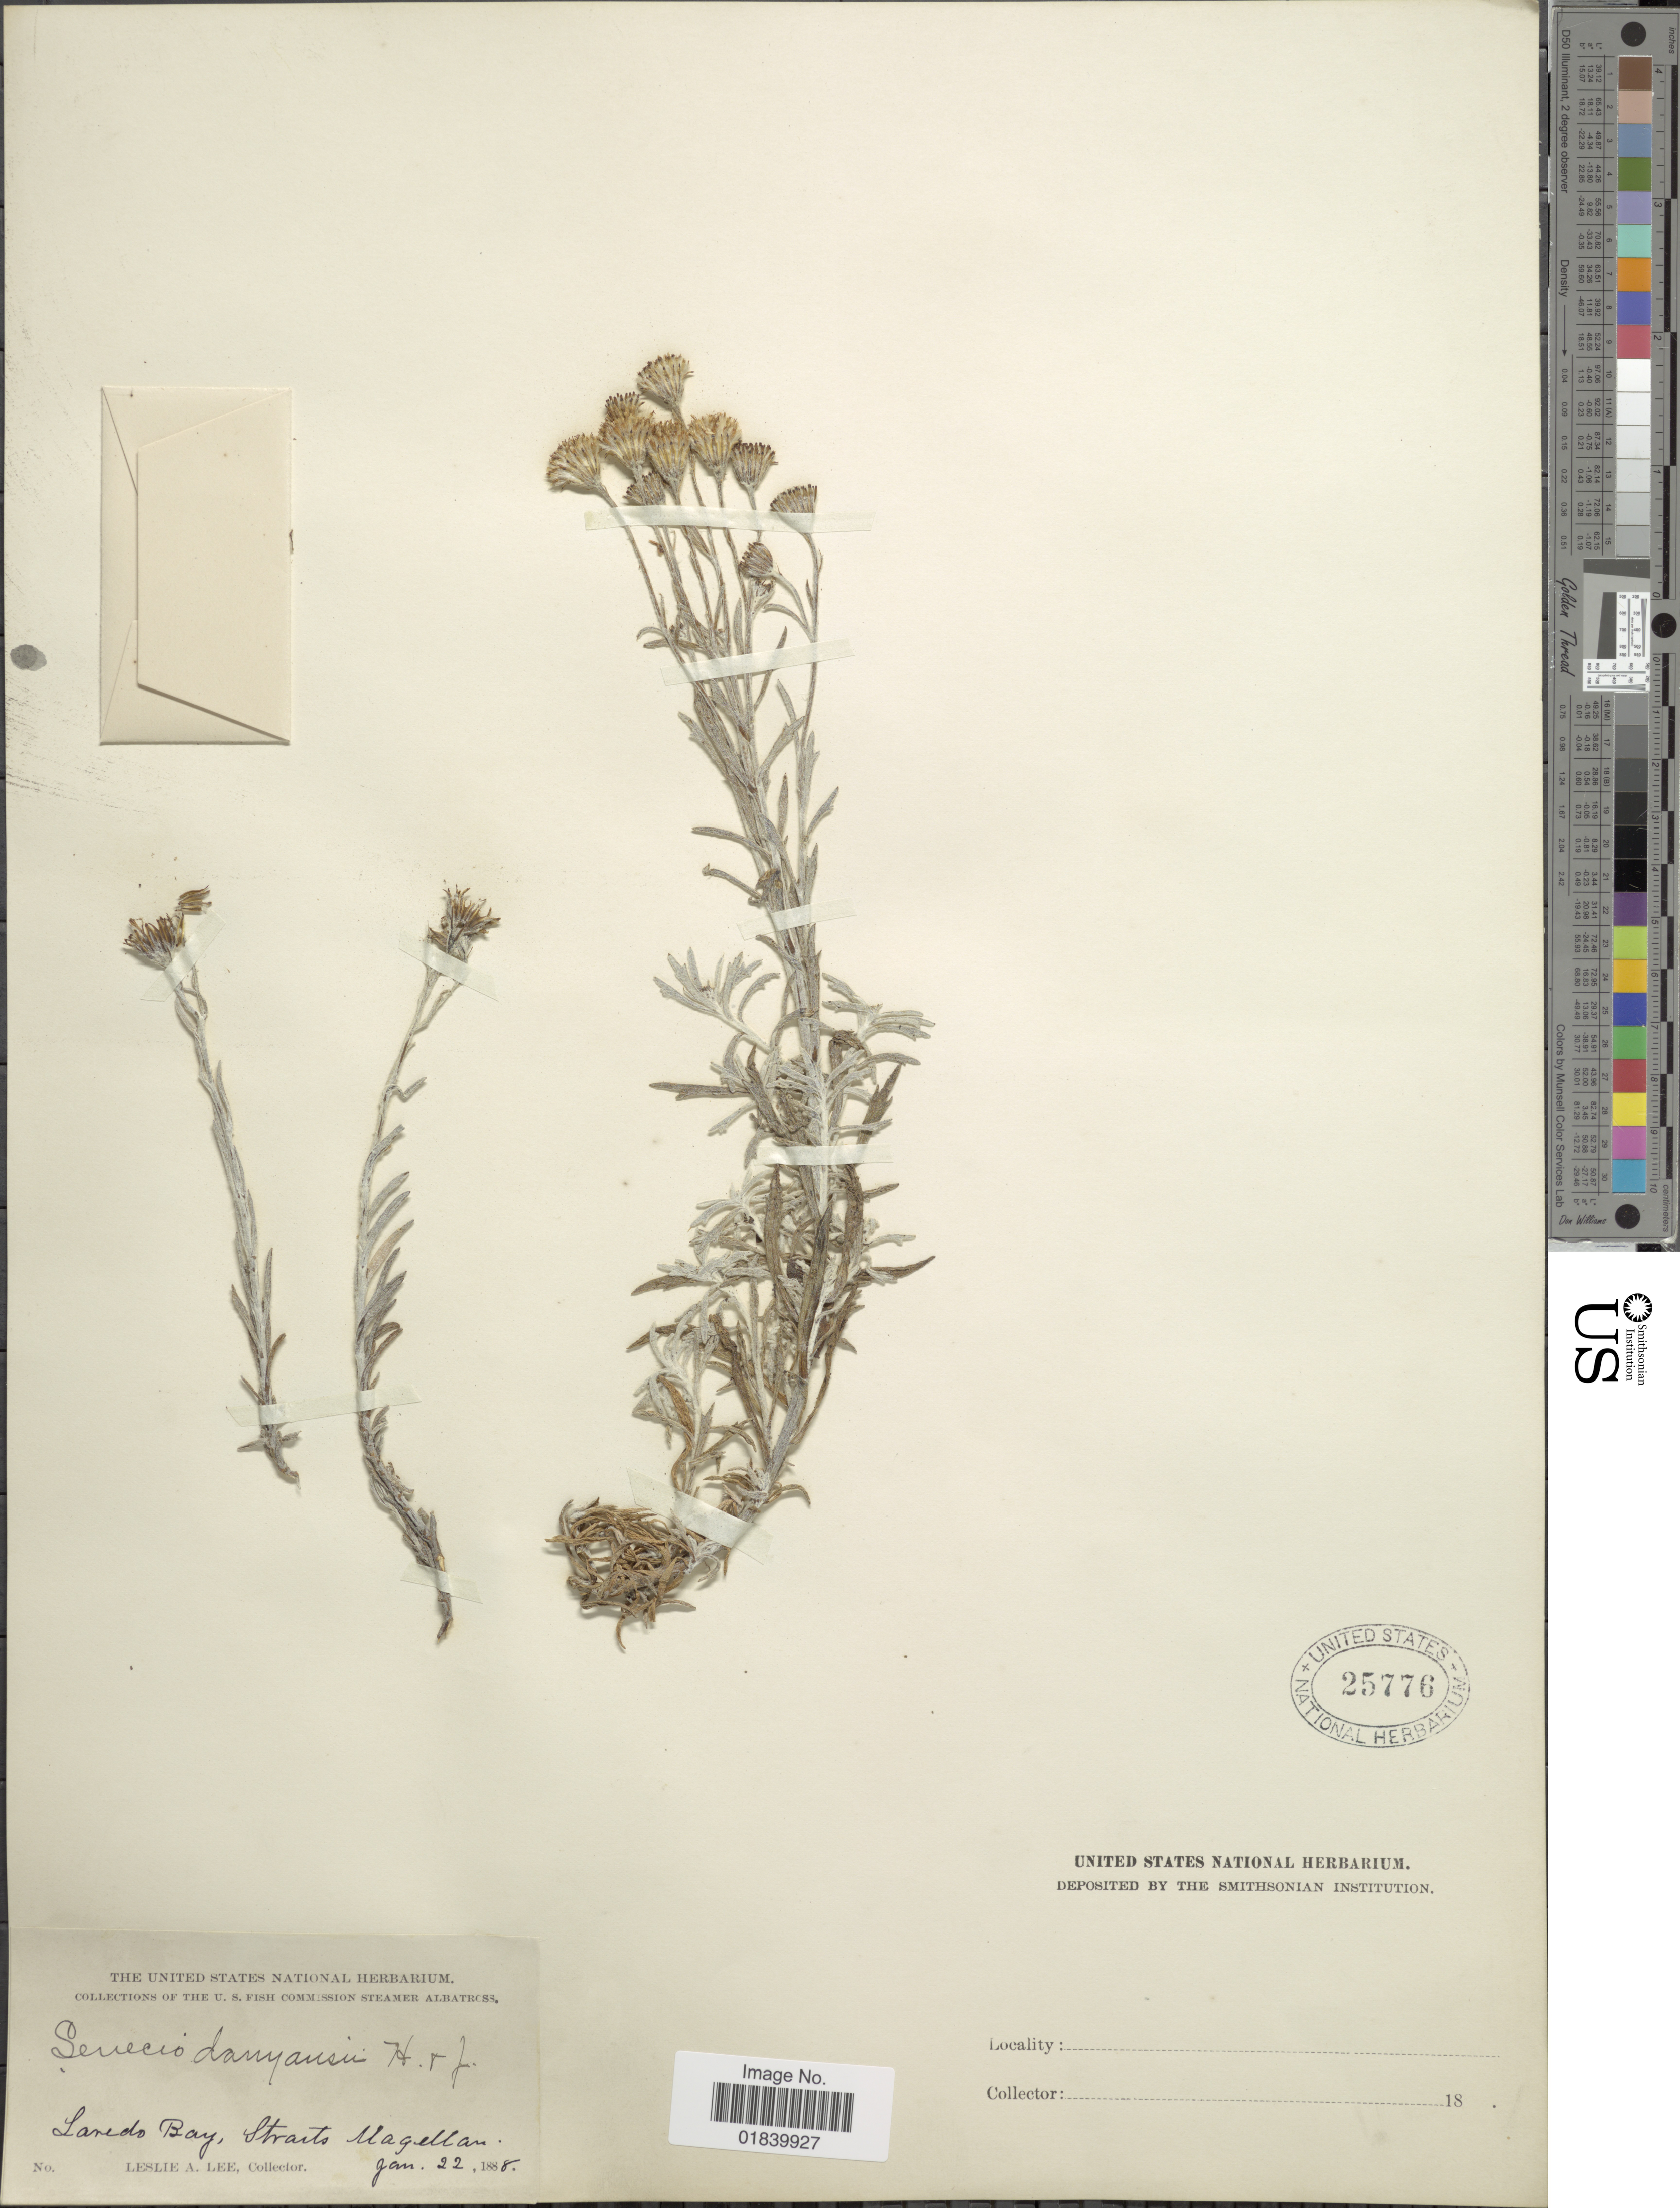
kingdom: Plantae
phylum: Tracheophyta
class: Magnoliopsida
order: Asterales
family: Asteraceae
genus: Senecio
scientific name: Senecio patagonicus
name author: Hook. & Arn.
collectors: L. Lee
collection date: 1888-01-22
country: Chile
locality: Loredo Bay, Straits Magellan.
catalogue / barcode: US 25776